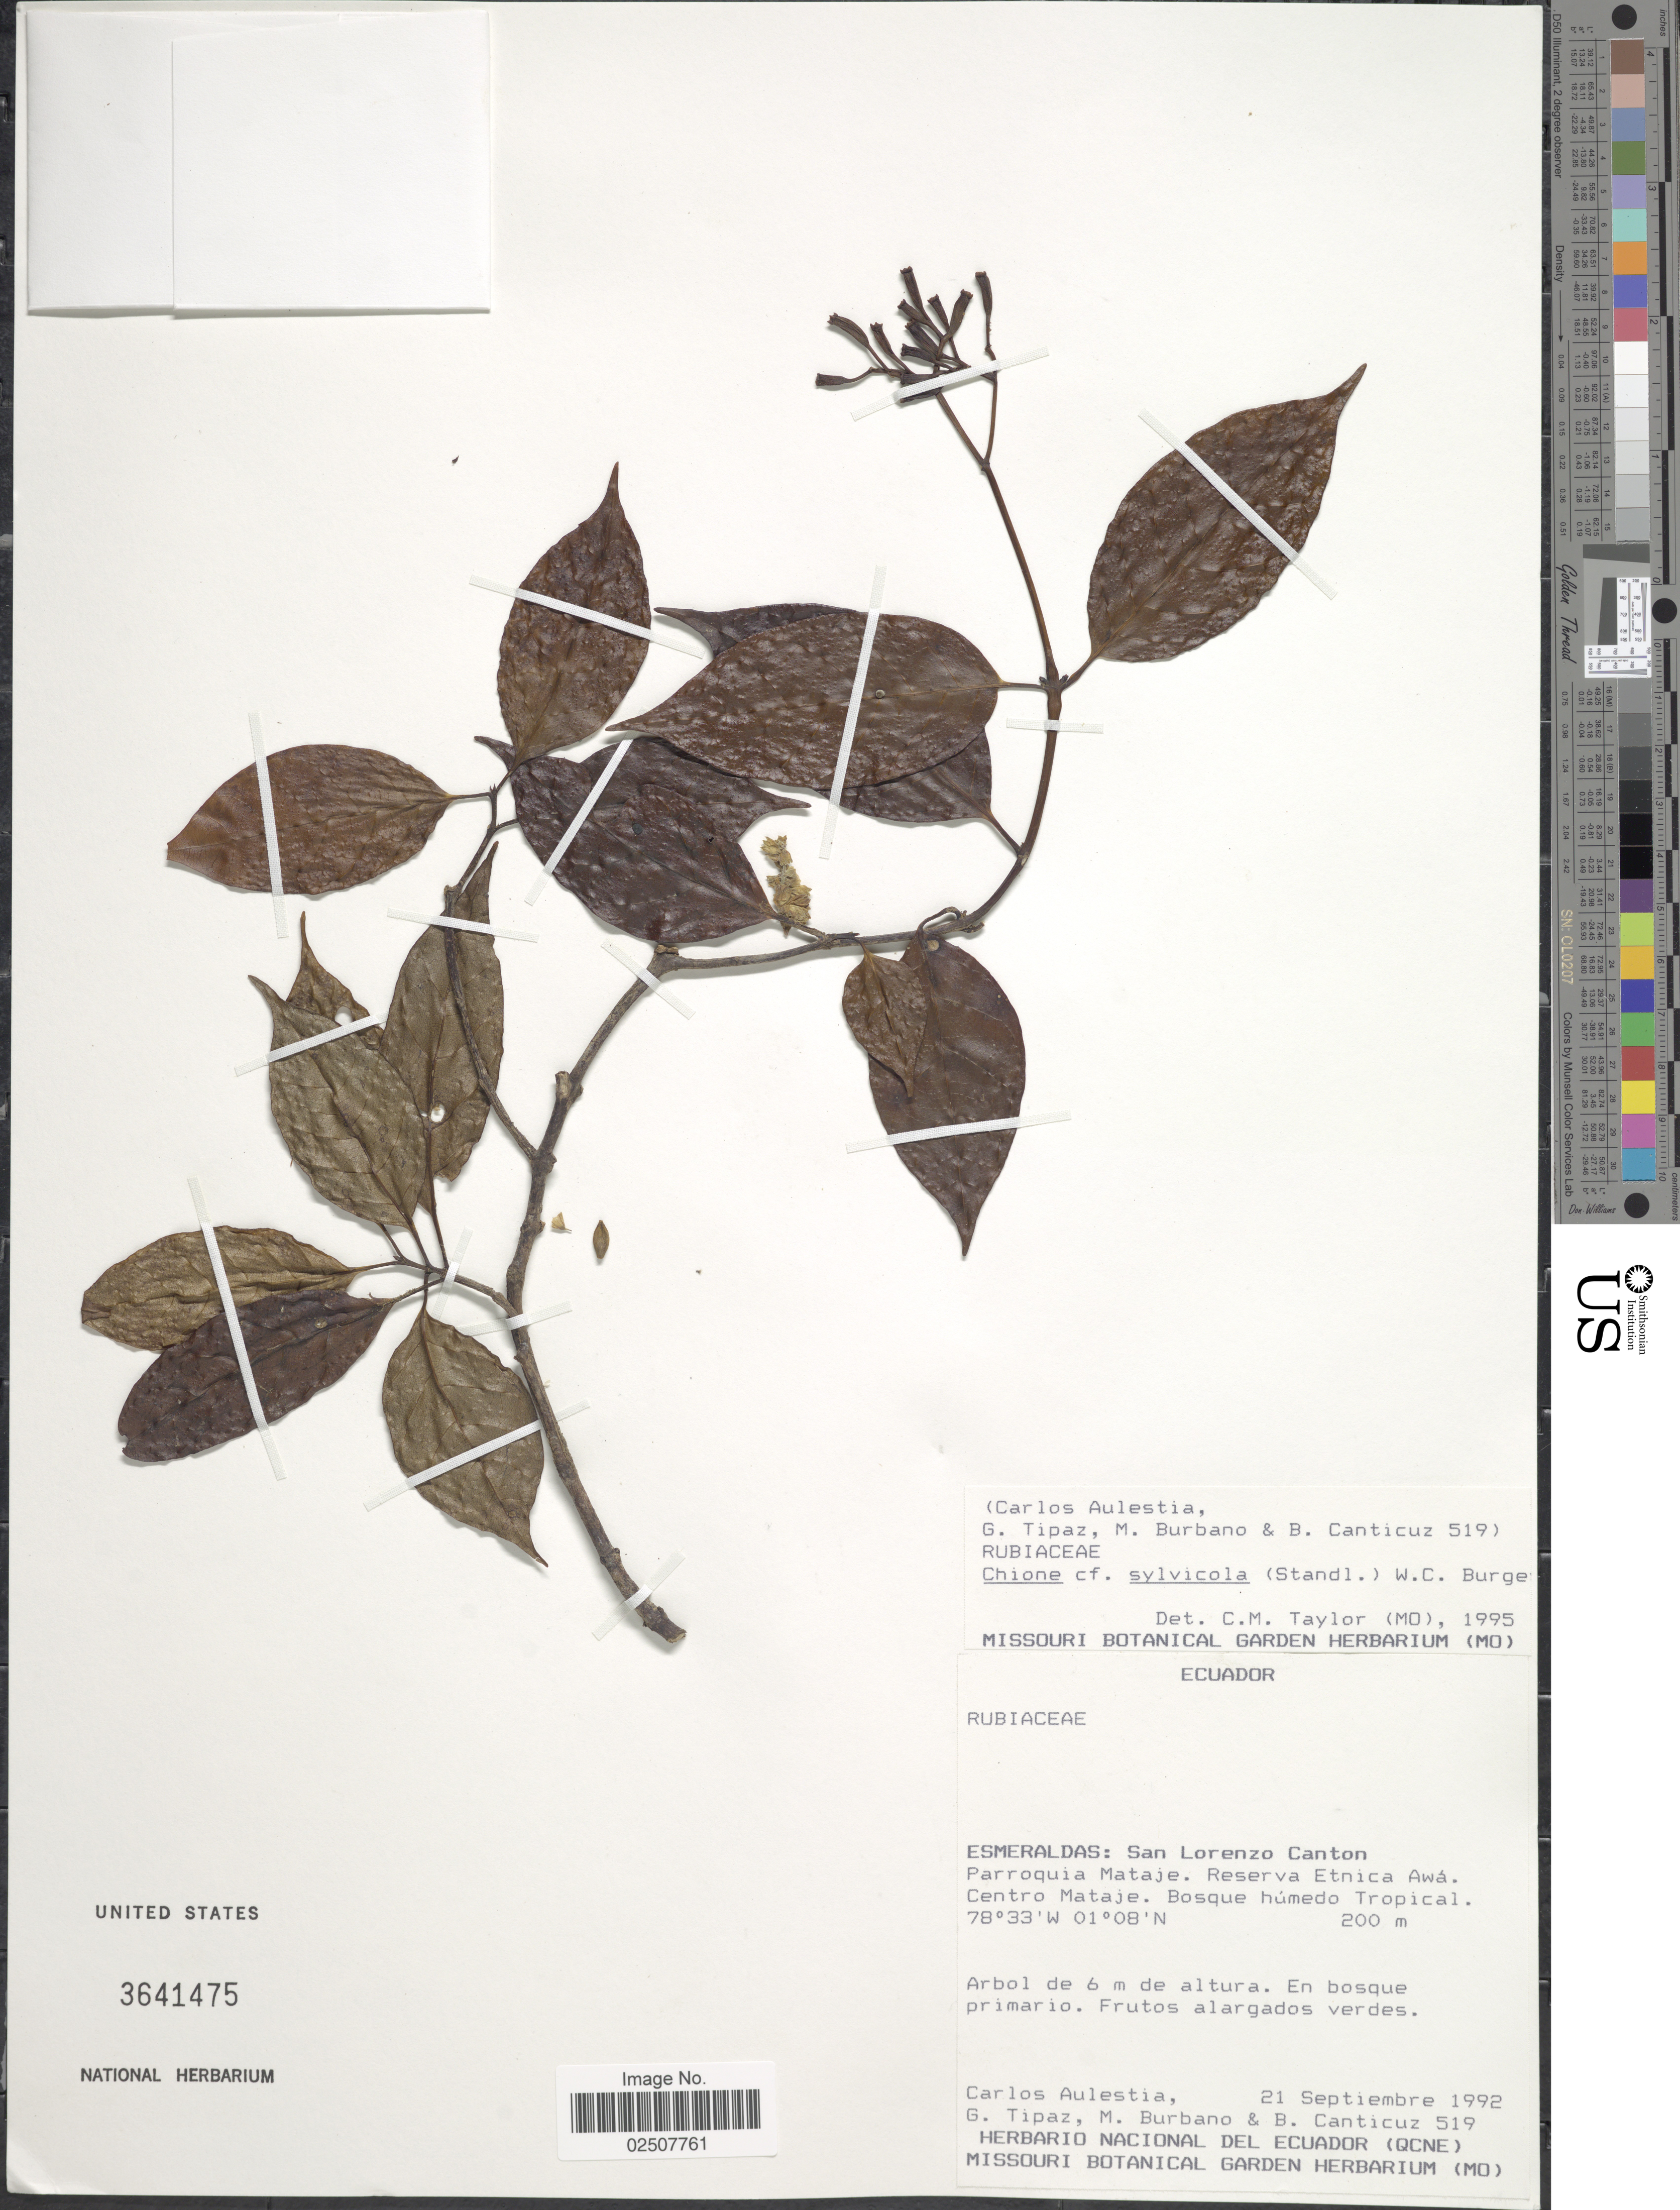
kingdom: Plantae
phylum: Tracheophyta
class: Magnoliopsida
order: Gentianales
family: Rubiaceae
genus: Chione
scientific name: Chione sylvicola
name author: (Standl.) W.C. Burger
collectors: C. Aulestia, G. Tipaz, M. Burbano & B. Canticuz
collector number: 519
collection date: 1992-09-21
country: Ecuador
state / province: Esmeraldas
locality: San Lorenzo Canton, Parroquia Mataje. Reserva Etnica Awá. Centro Mataje. Bosque húmedo Tropical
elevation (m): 200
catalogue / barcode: US 3641475